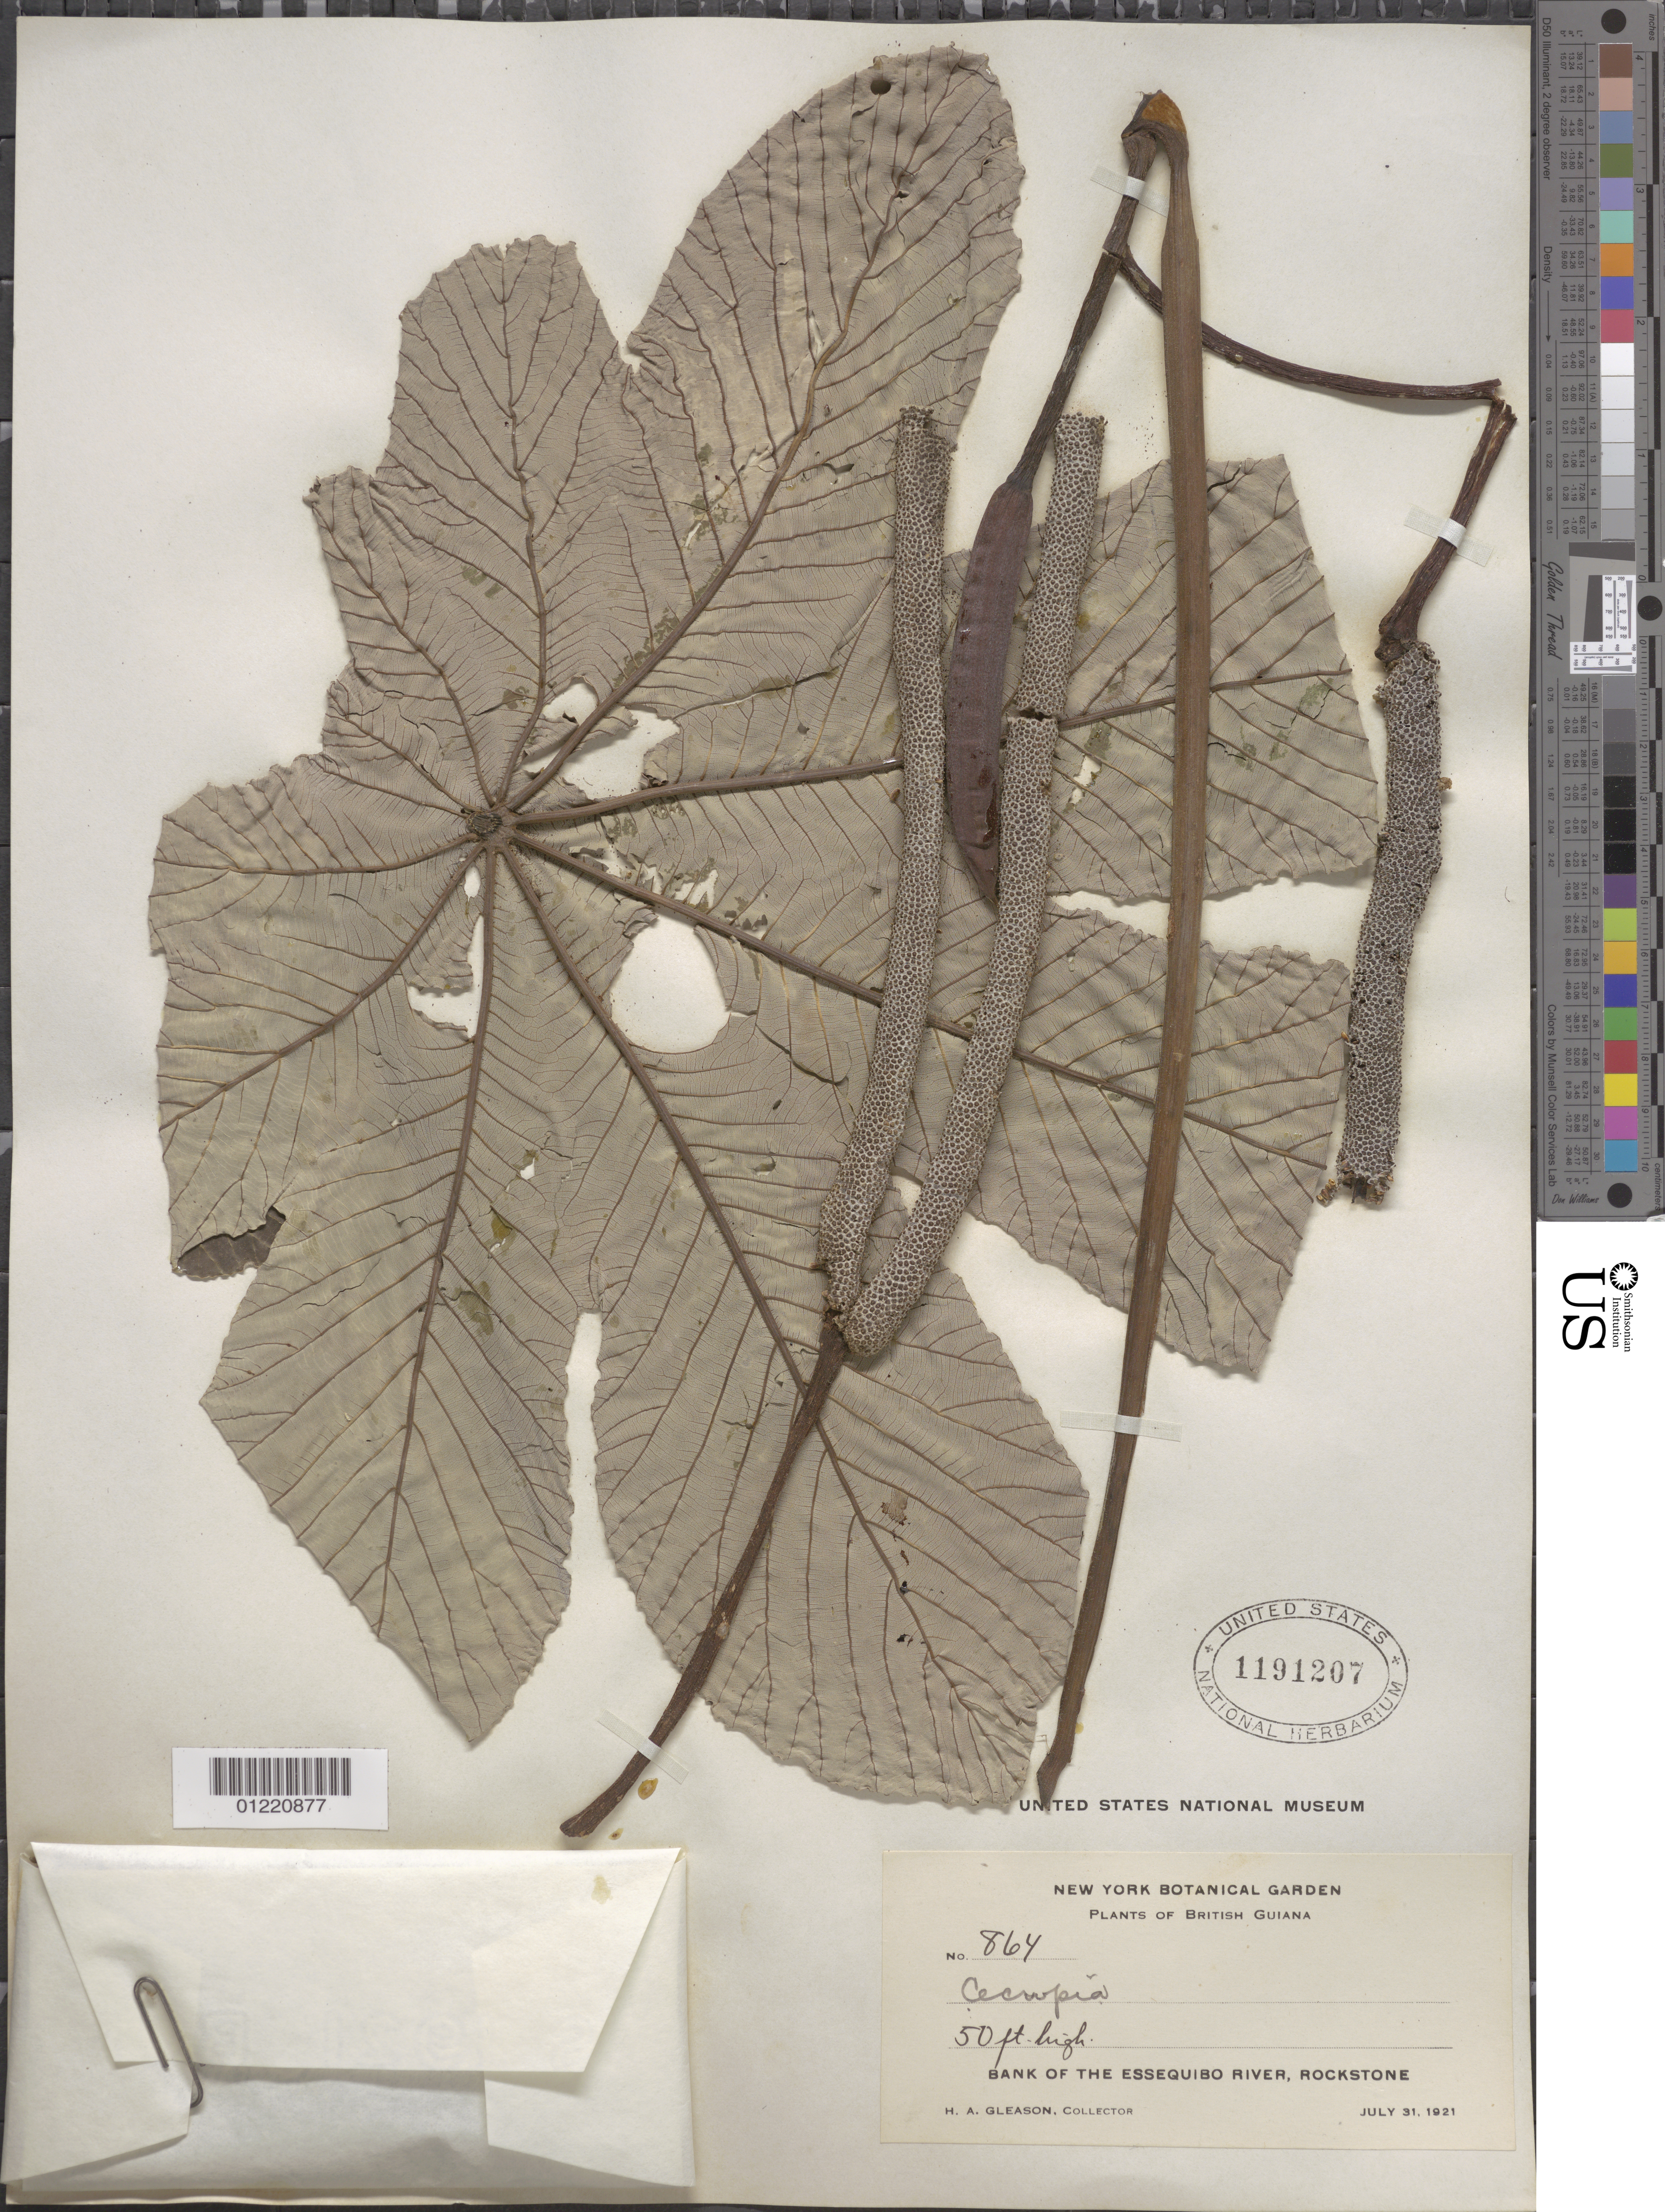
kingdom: Plantae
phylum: Tracheophyta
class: Magnoliopsida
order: Rosales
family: Urticaceae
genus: Cecropia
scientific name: Cecropia sp.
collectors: H. A. Gleason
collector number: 864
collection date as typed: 31-Jul-21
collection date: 1921-07-31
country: Guyana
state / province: U. Demerara-Berbice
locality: Rockstone, on the Essequibo River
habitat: River bank.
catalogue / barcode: US 1191207